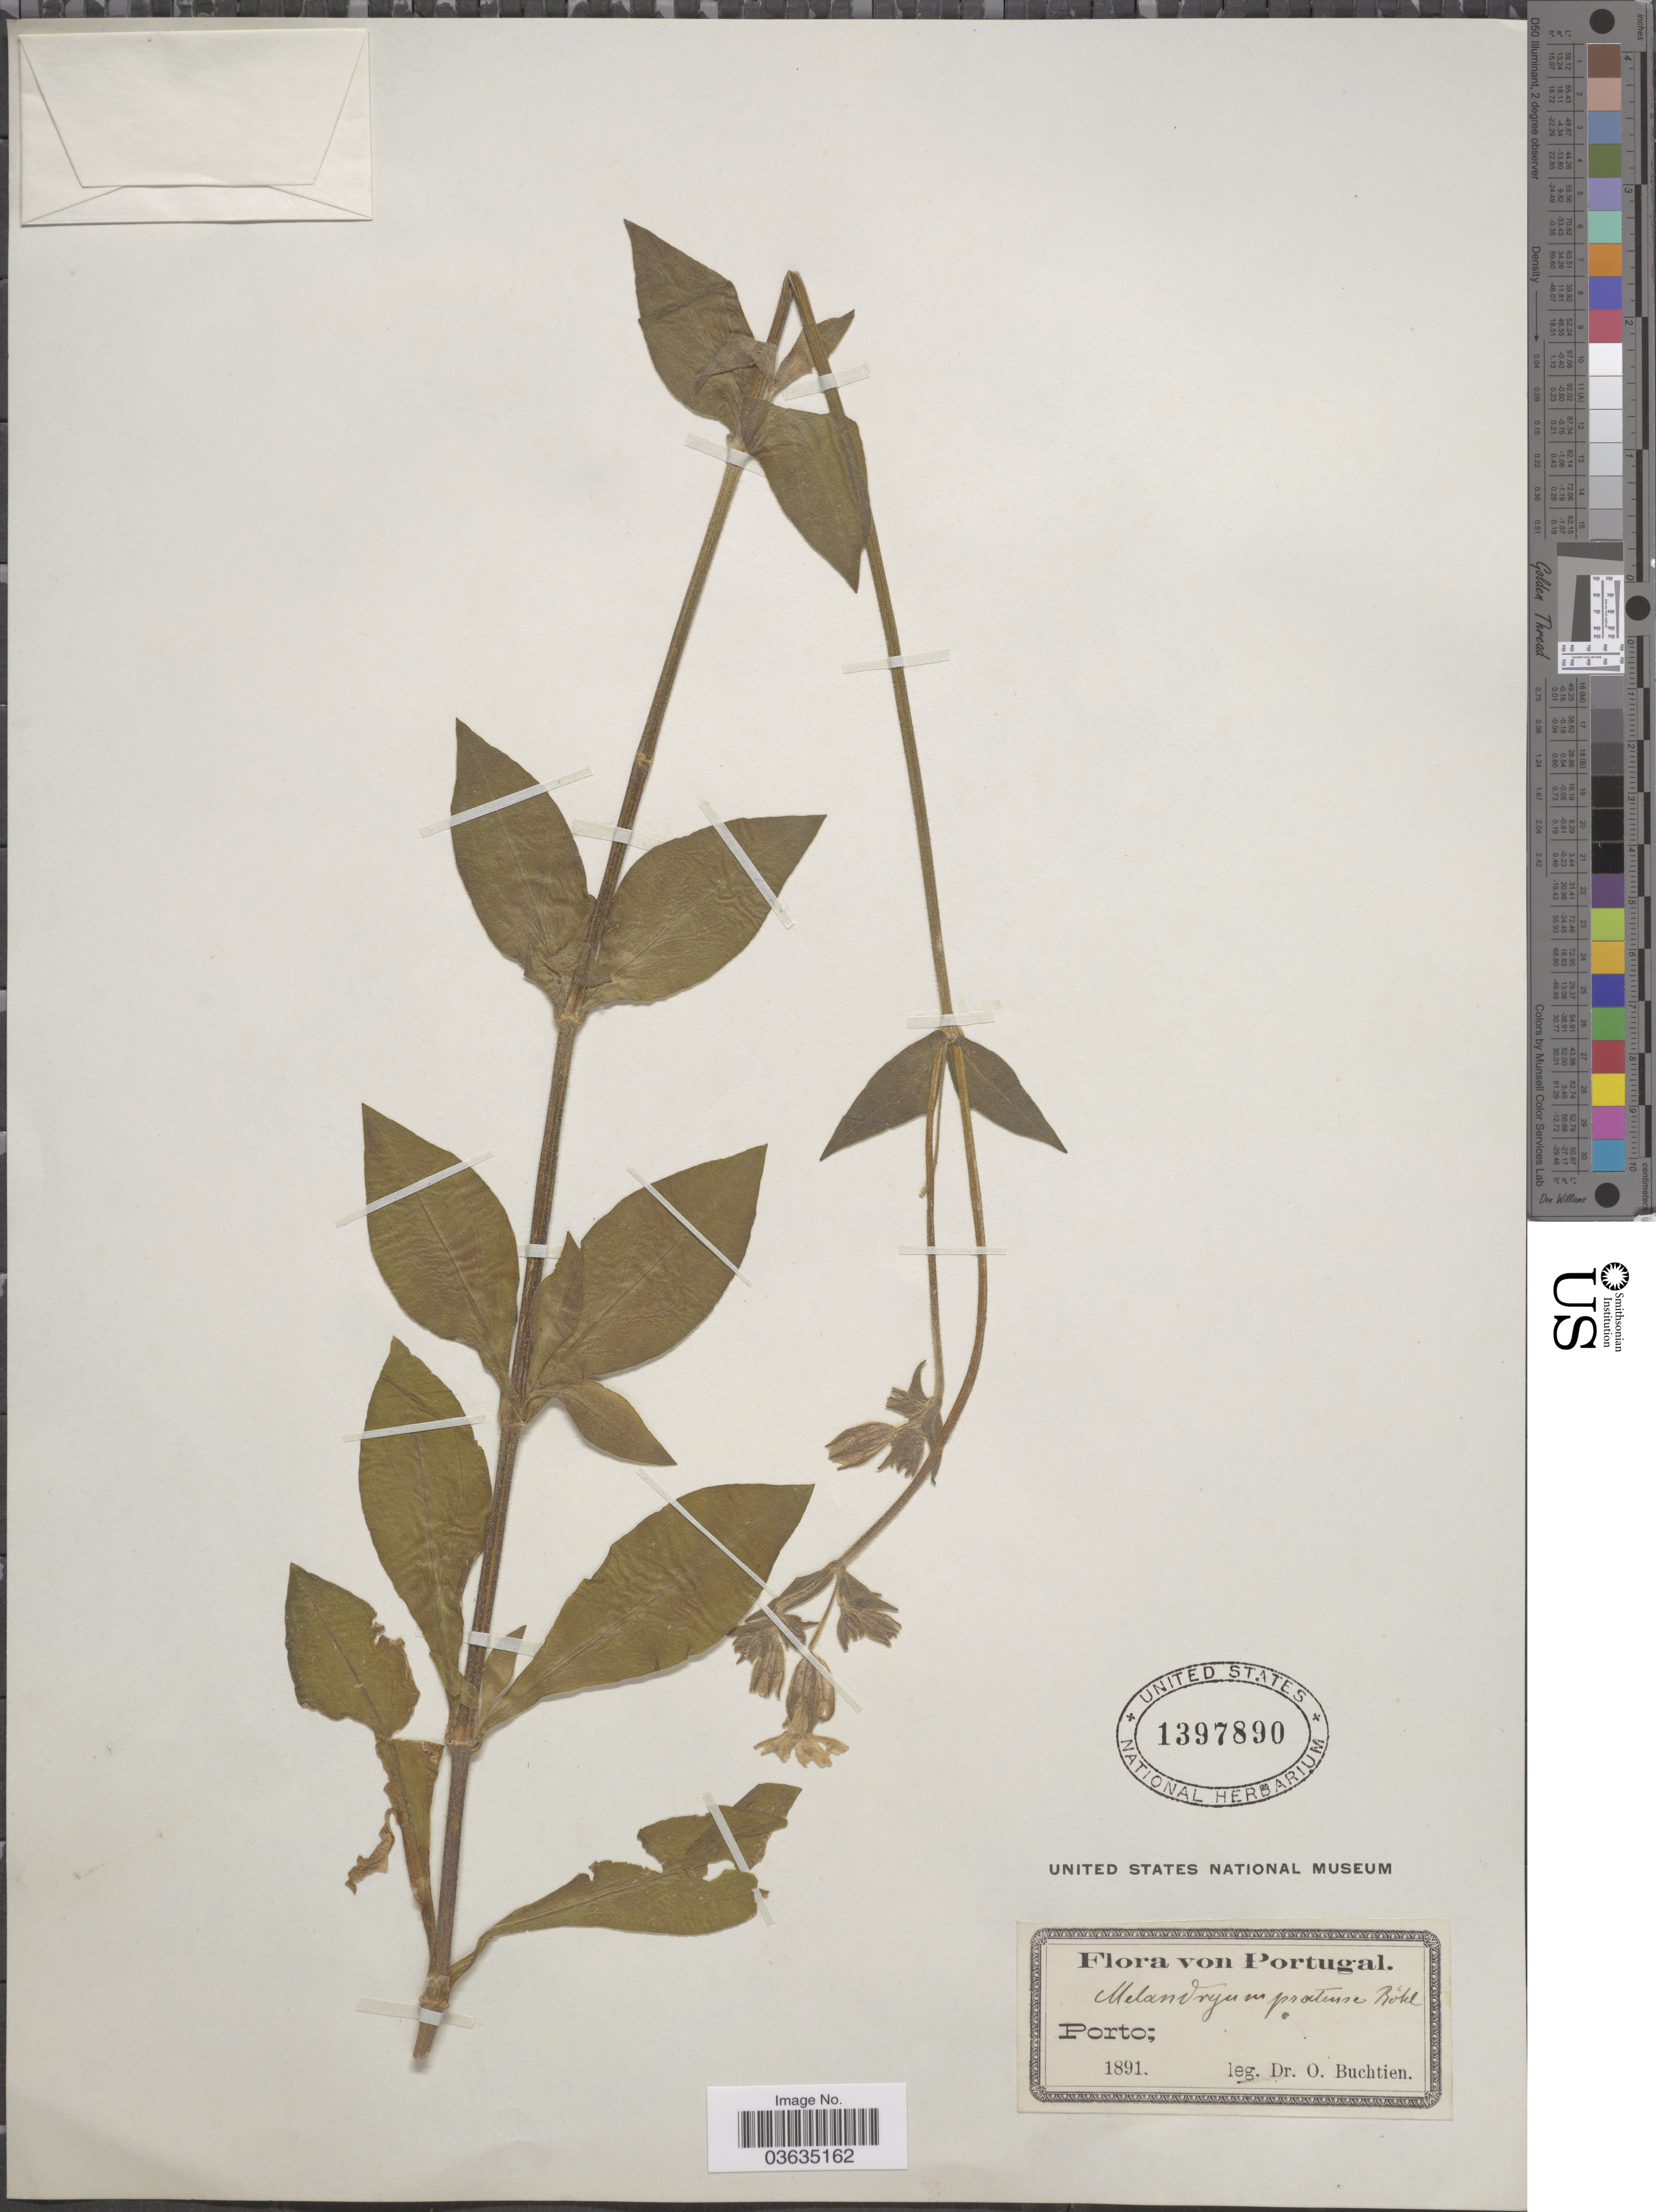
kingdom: Plantae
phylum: Tracheophyta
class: Magnoliopsida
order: Caryophyllales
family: Caryophyllaceae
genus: Silene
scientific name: Silene dioica subsp. dioica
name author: (L.) Clairv.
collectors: O. Buchtien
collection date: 1891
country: Portugal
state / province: Porto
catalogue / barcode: US 1397890